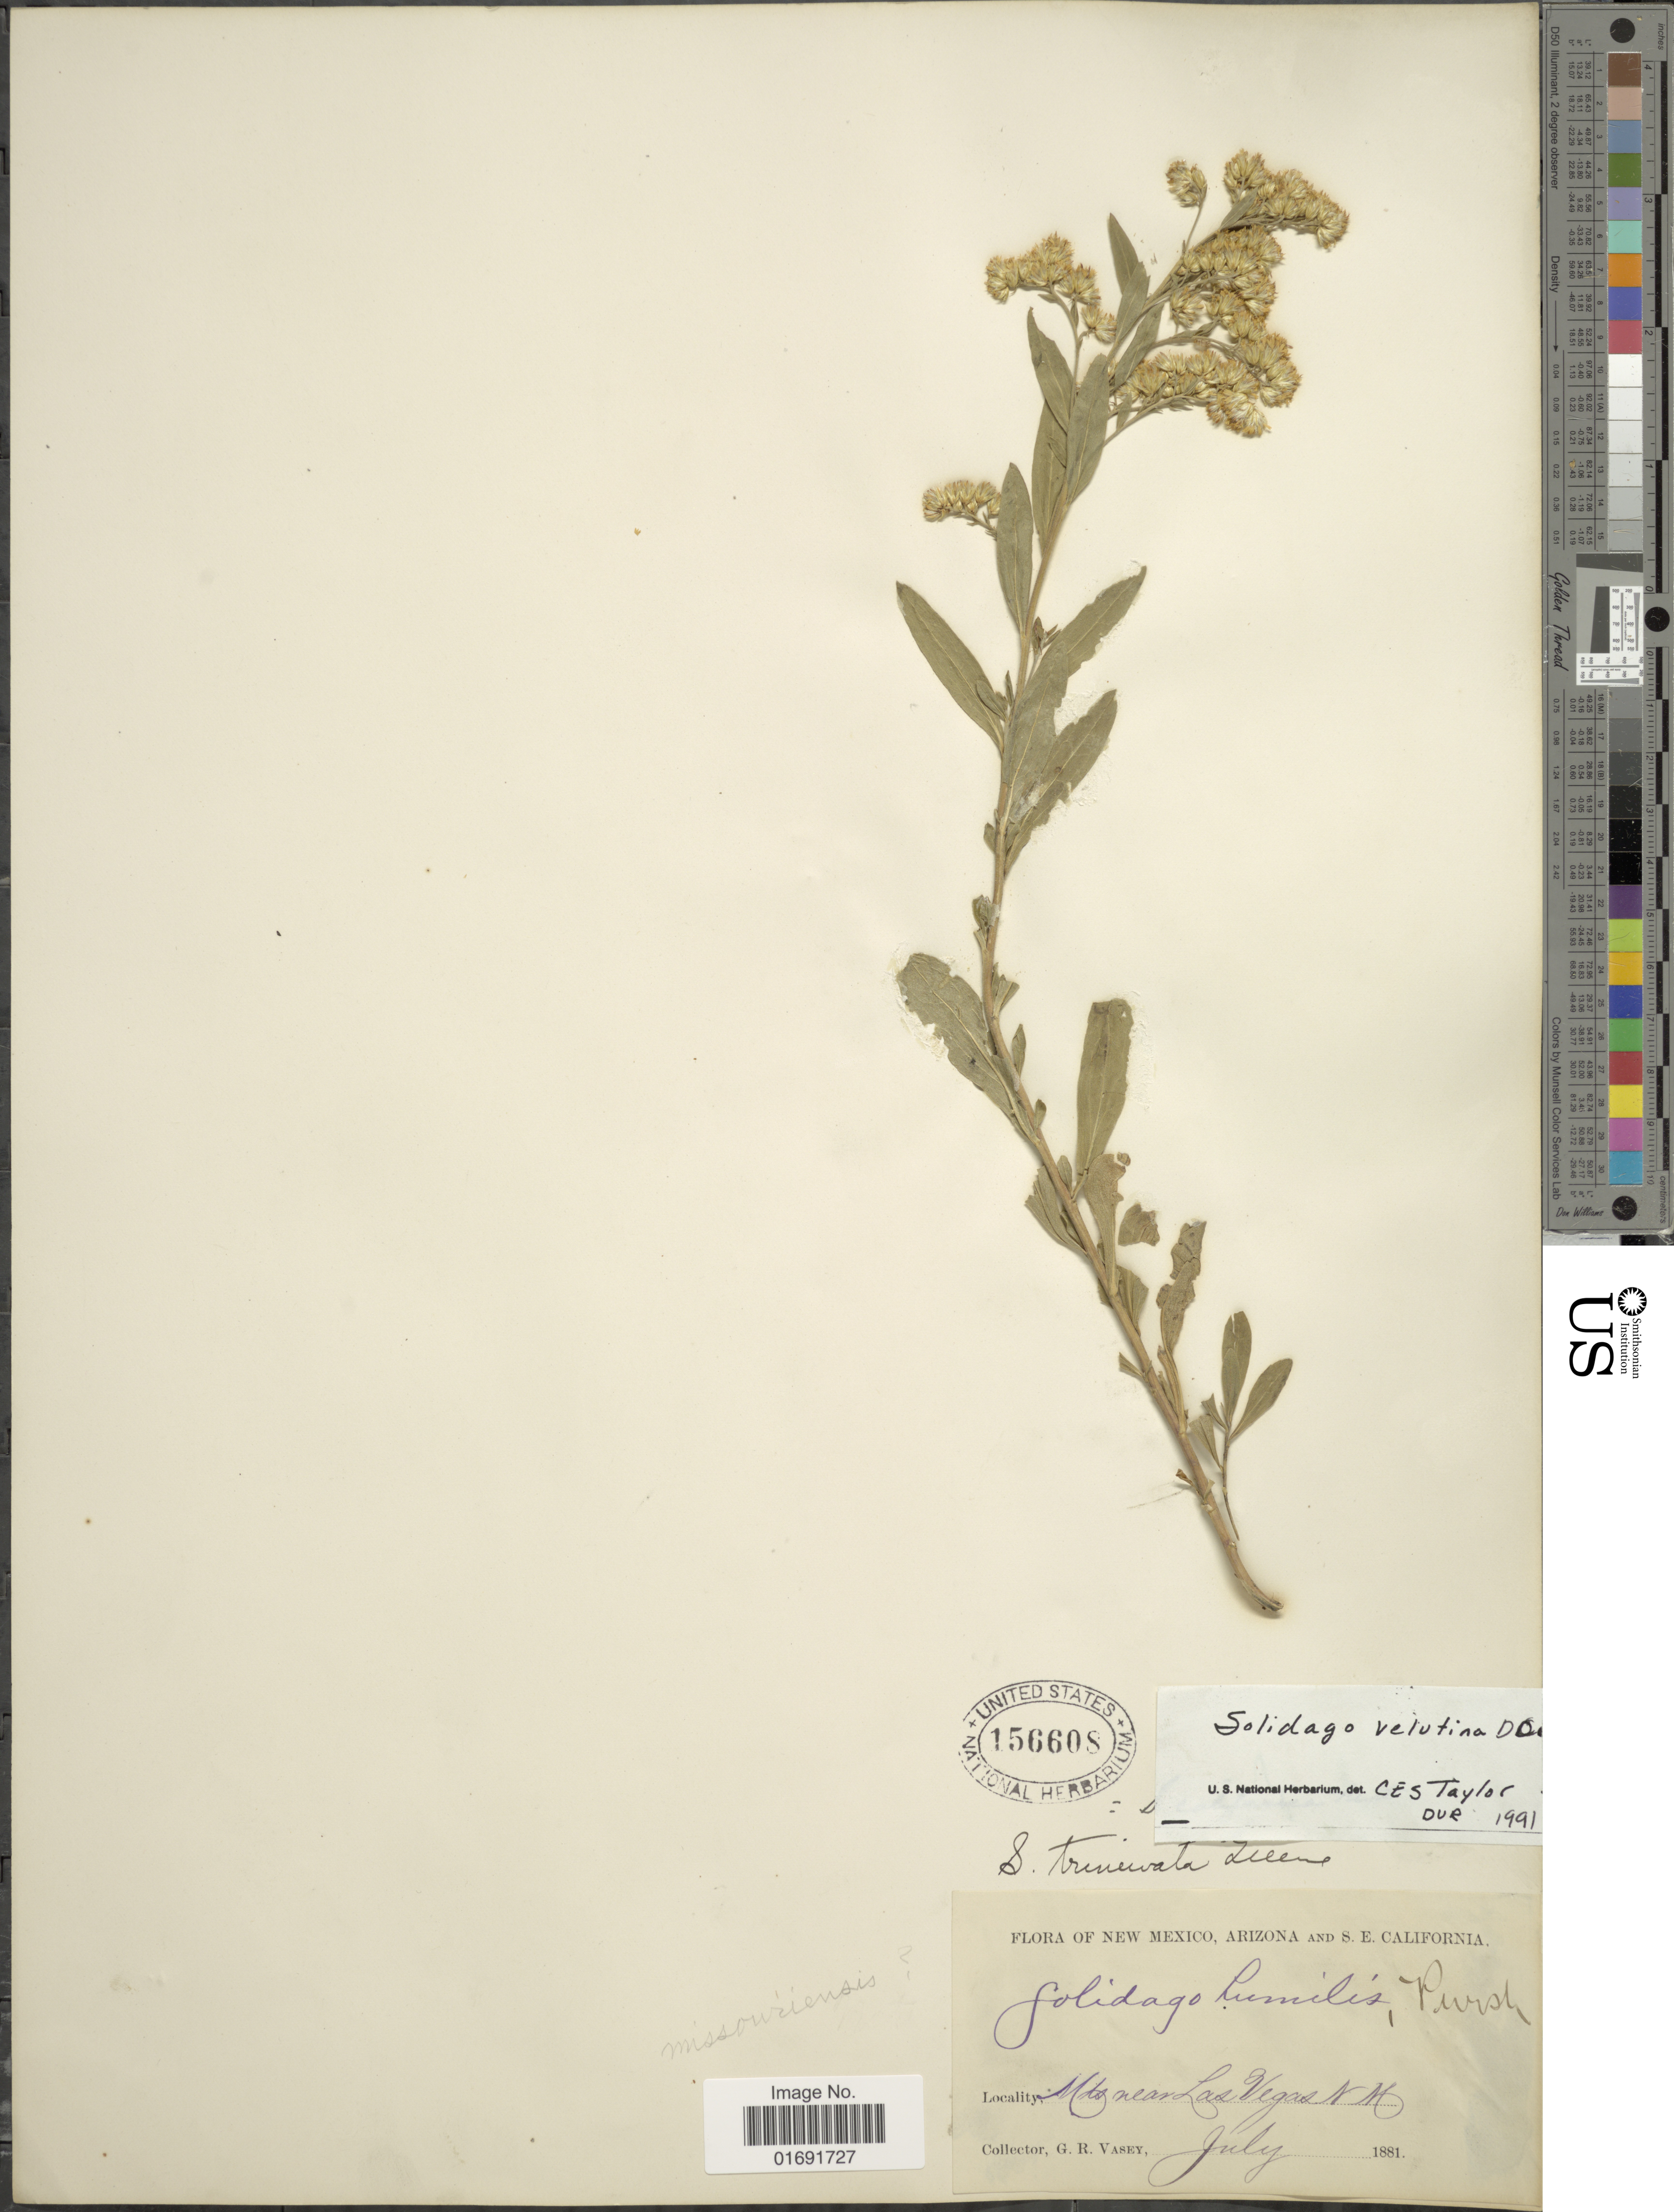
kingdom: Plantae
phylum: Tracheophyta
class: Magnoliopsida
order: Asterales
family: Asteraceae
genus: Solidago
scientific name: Solidago velutina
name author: DC.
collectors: G. R. Vasey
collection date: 1881-07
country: United States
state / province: New Mexico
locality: Mts near Las Vegas, N. M.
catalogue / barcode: US 156608